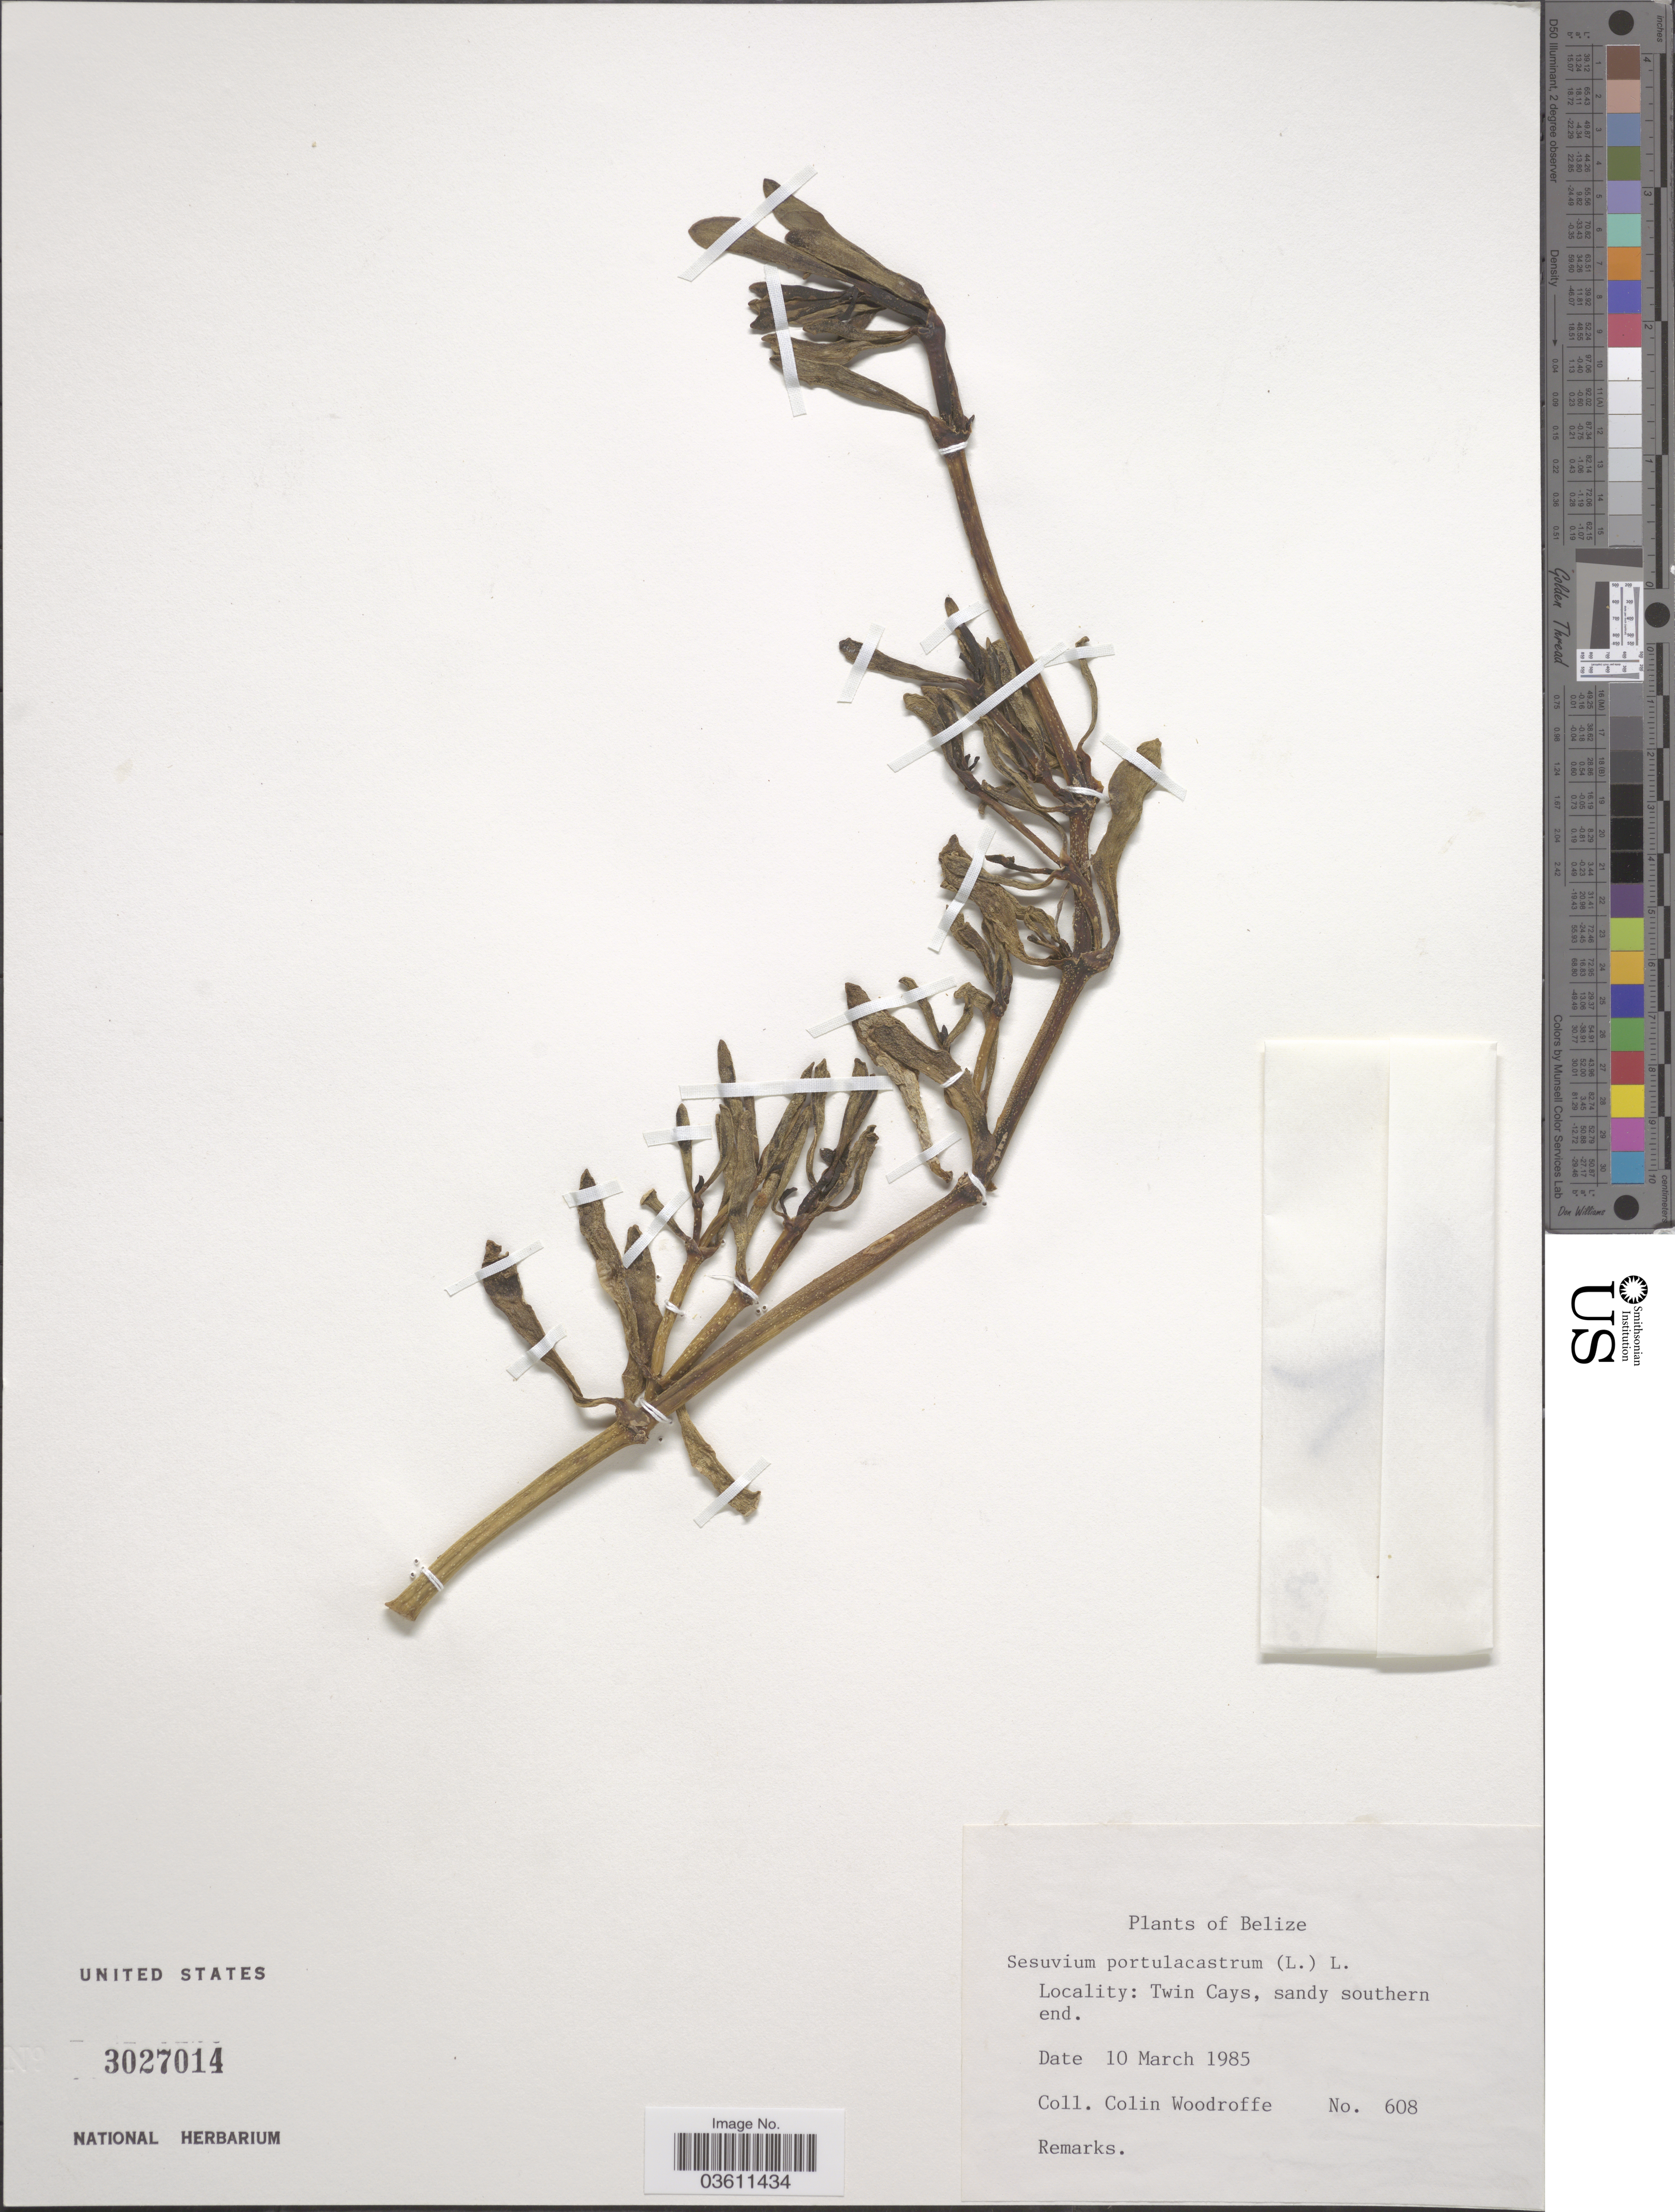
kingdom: Plantae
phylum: Tracheophyta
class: Magnoliopsida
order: Caryophyllales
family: Aizoaceae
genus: Sesuvium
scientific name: Sesuvium portulacastrum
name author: (L.) L.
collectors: C. Woodroffe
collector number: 608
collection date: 1985-03-10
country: Belize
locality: Twin Cays, sandy southern end.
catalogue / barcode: US 3027014